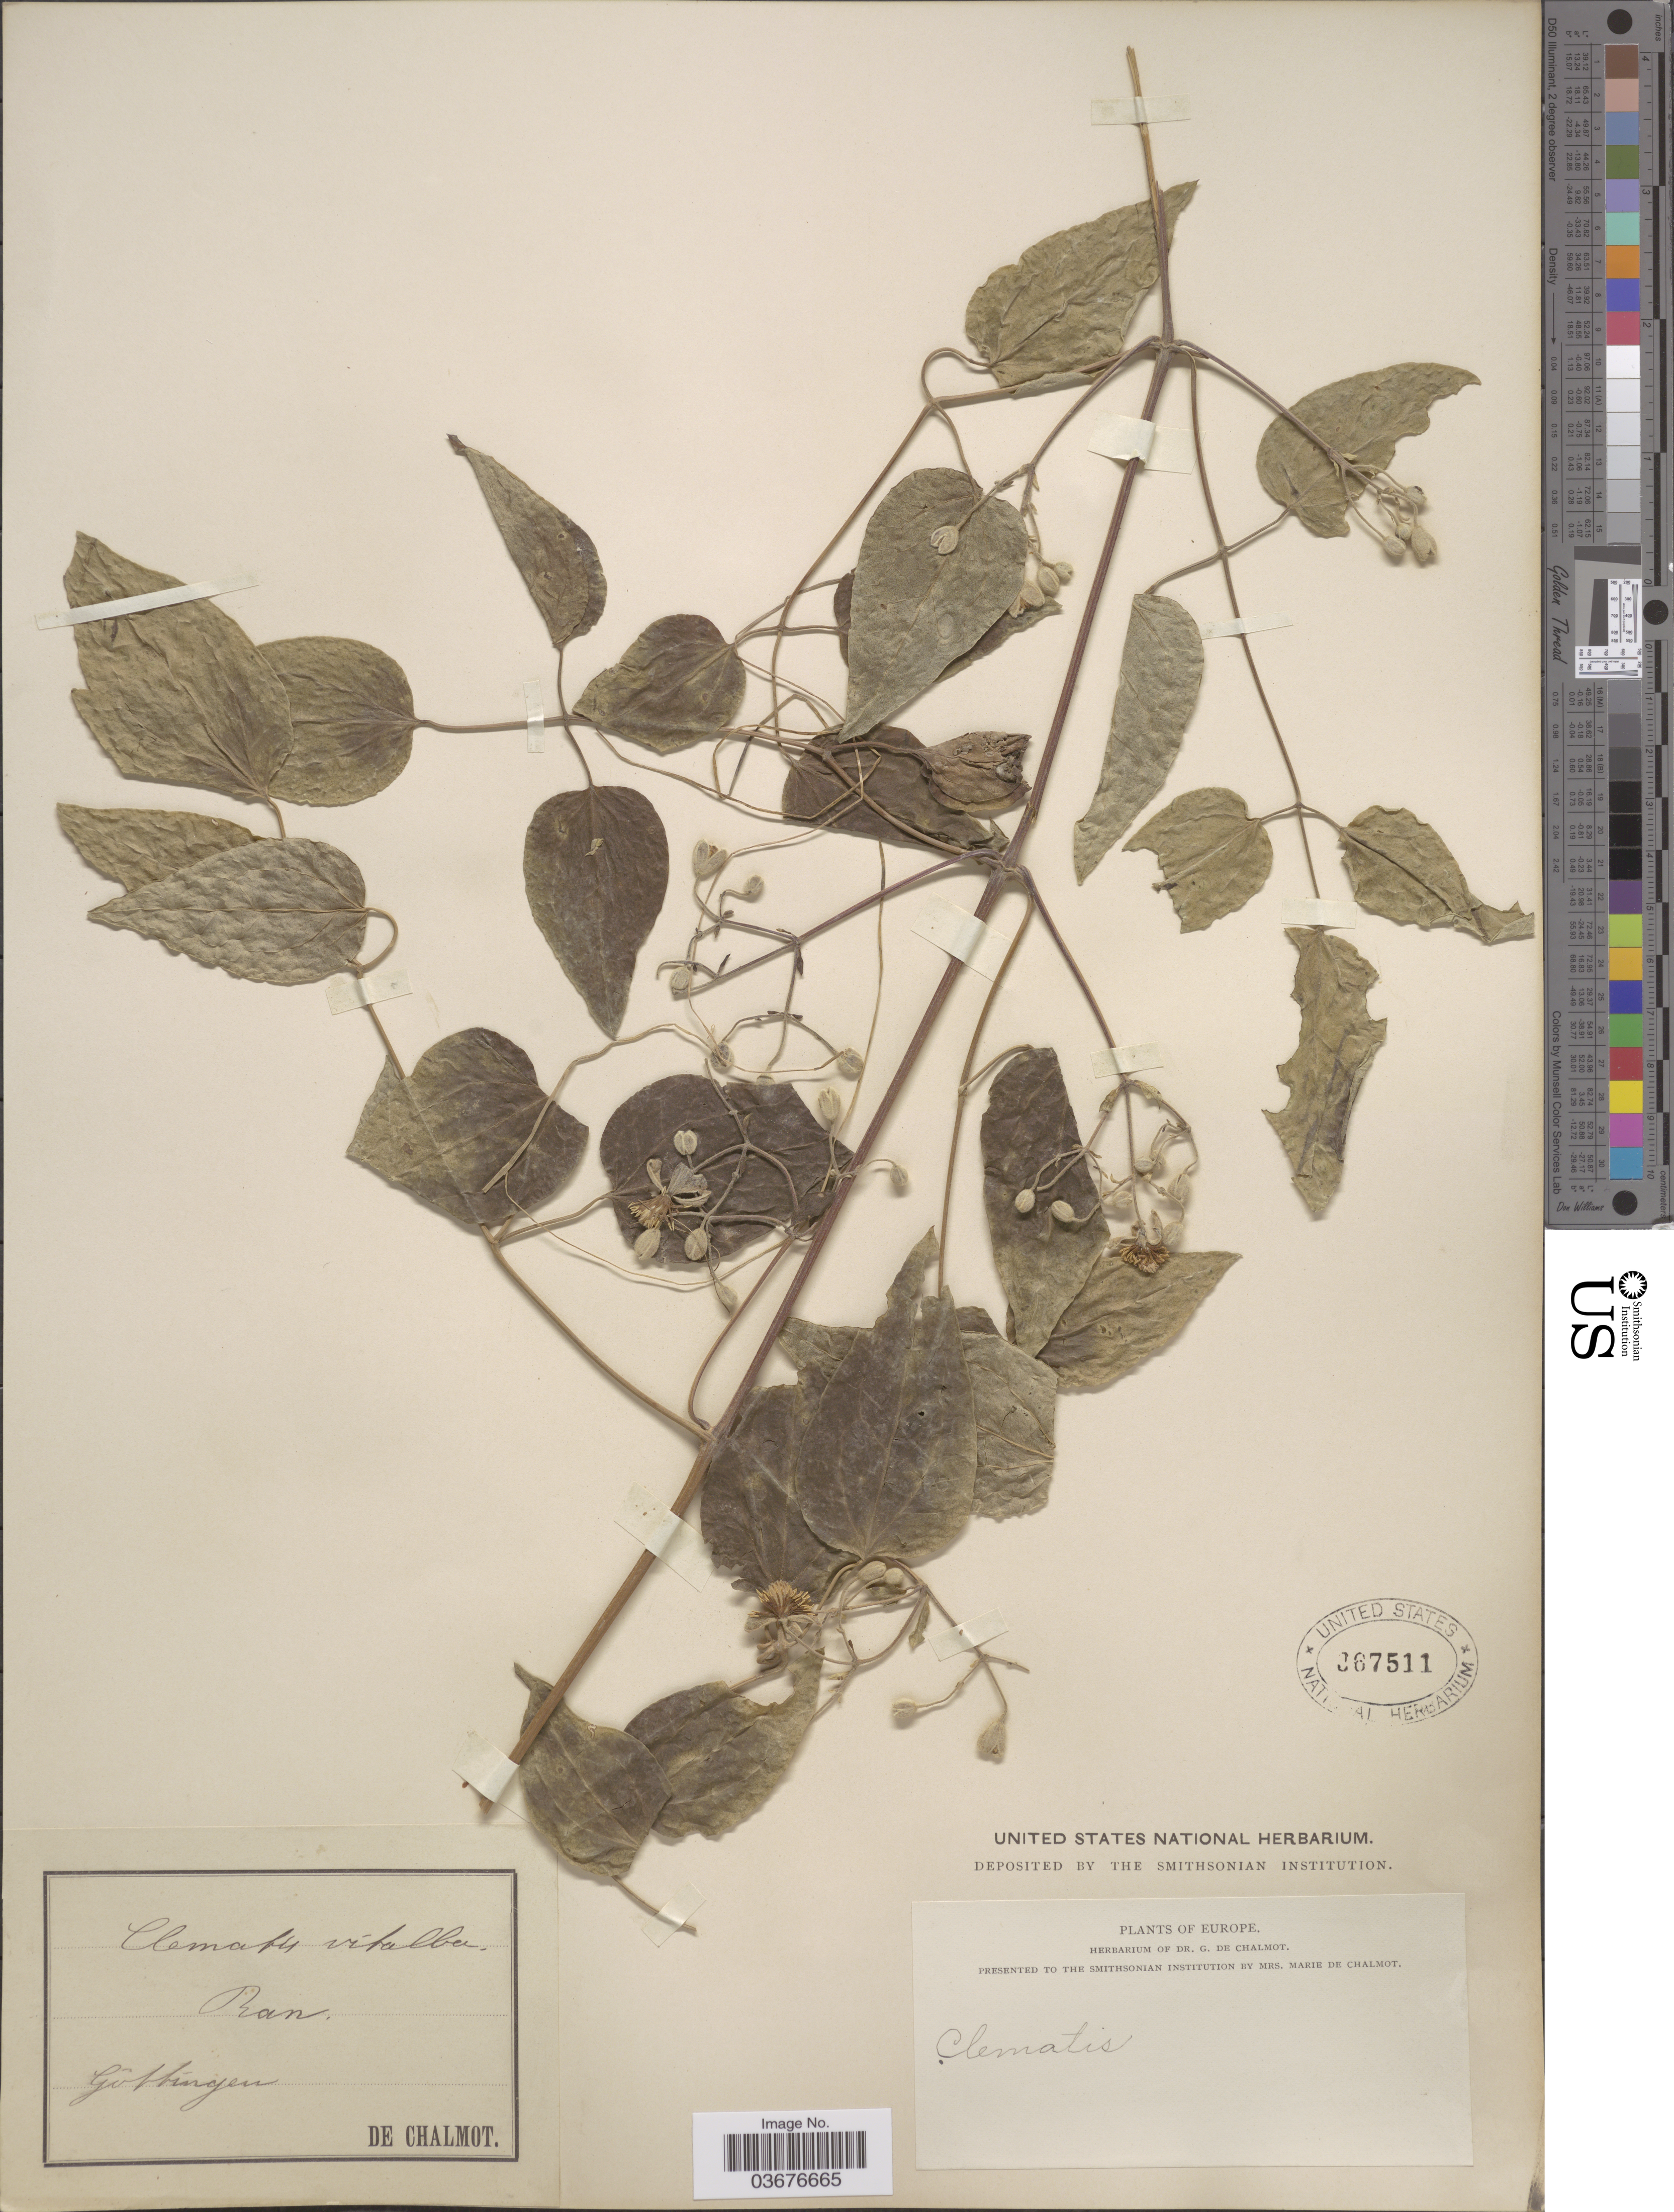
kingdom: Plantae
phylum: Tracheophyta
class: Magnoliopsida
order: Ranunculales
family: Ranunculaceae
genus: Clematis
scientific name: Clematis vitalba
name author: L.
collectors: G. de Chalmot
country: Germany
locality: Europe. Göttingen.